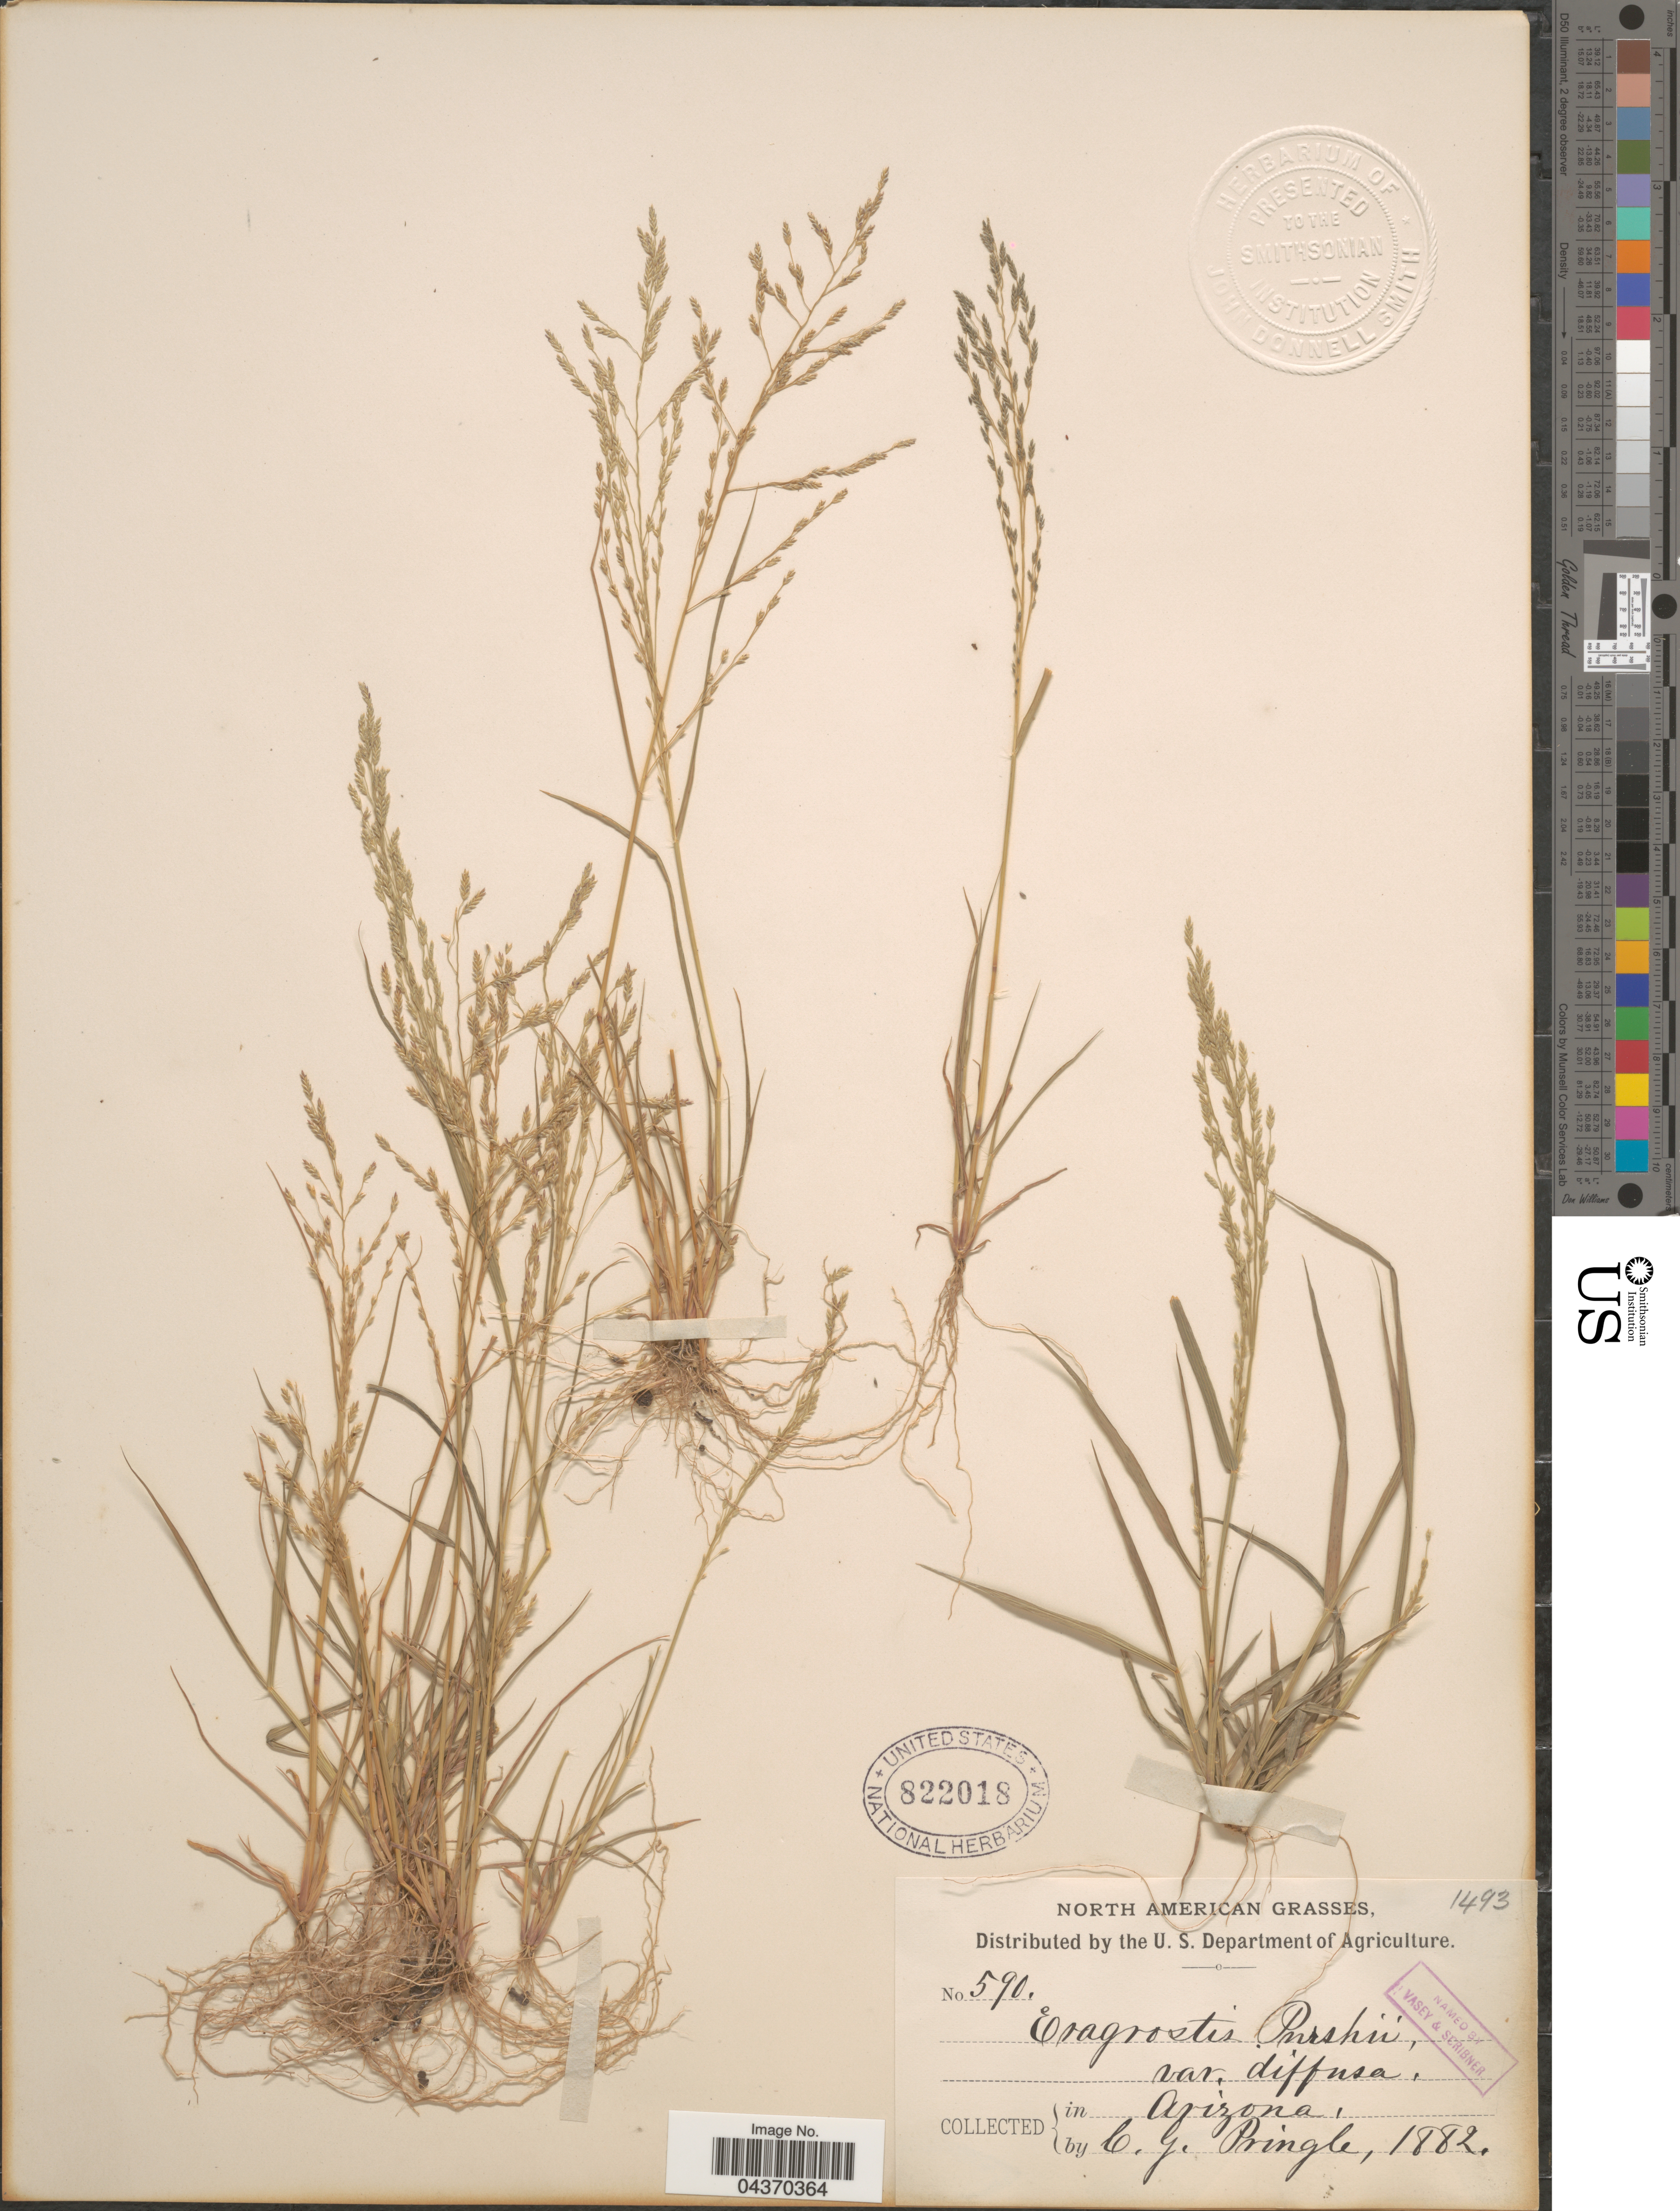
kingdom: Plantae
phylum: Tracheophyta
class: Liliopsida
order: Poales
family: Poaceae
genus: Eragrostis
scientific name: Eragrostis pectinacea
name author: (Michx.) Nees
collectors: C. G. Pringle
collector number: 590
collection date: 1882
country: United States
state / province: Arizona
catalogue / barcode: US 822018